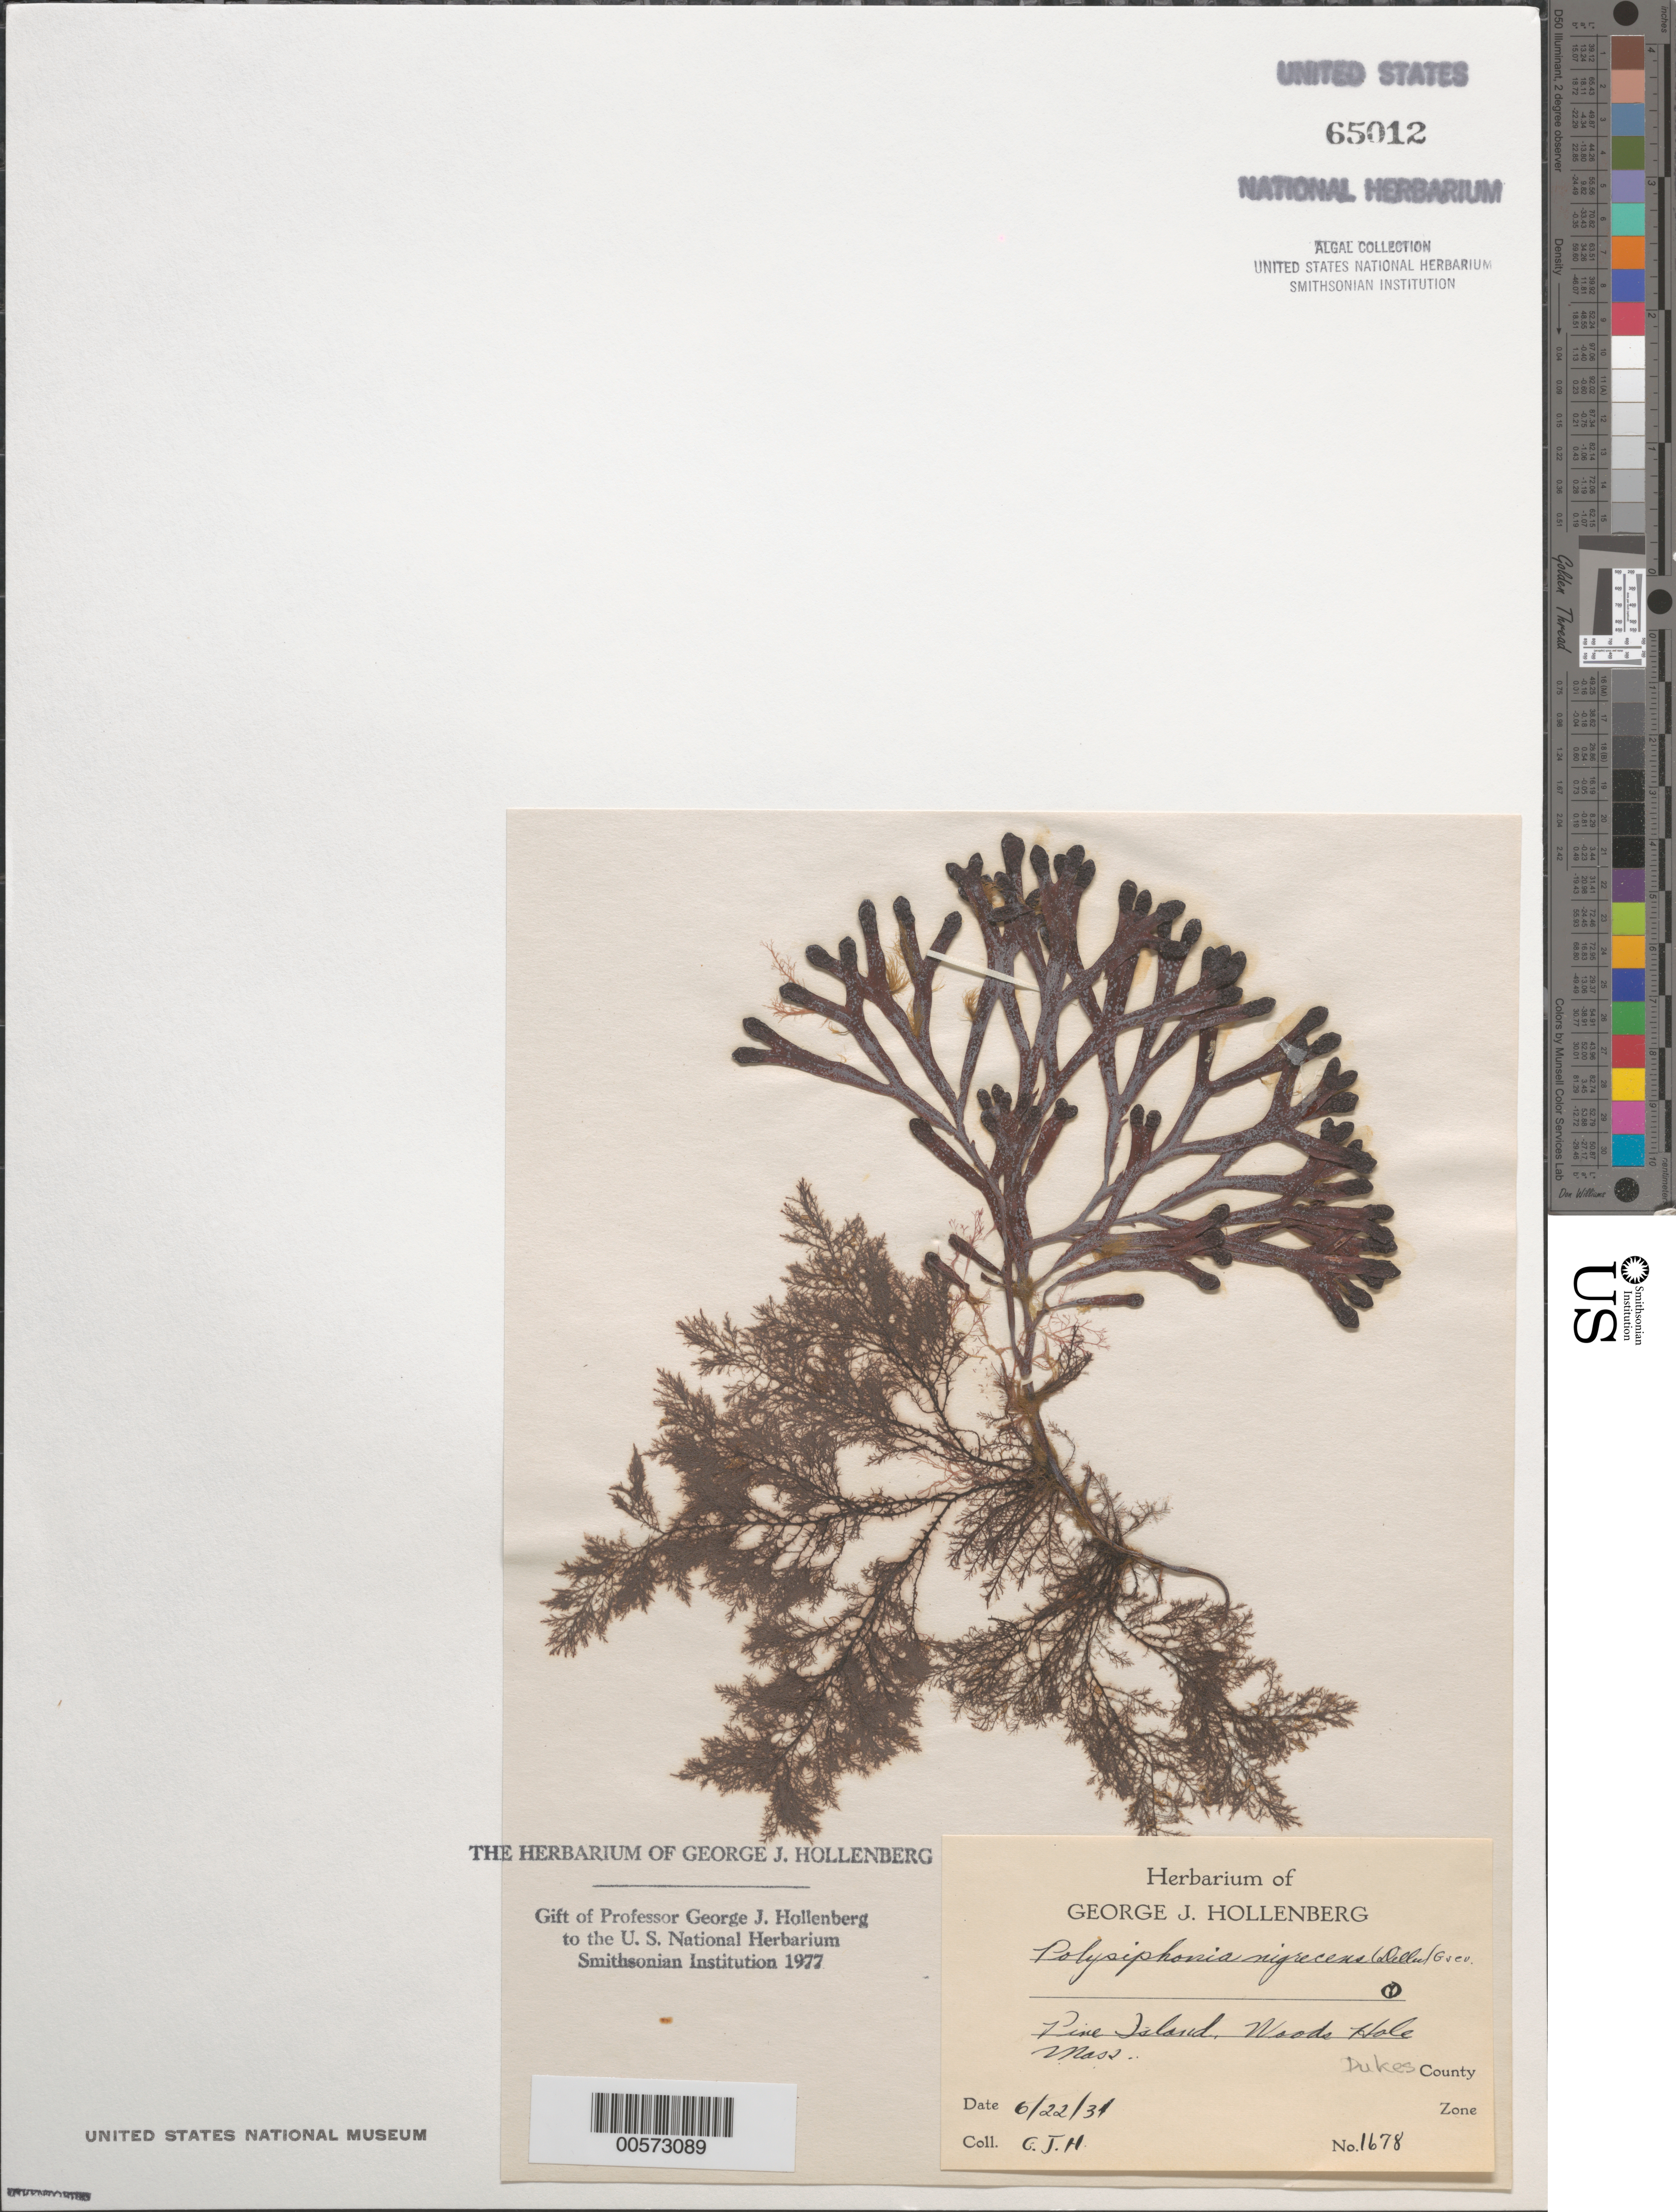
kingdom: Plantae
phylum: Rhodophyta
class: Florideophyceae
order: Ceramiales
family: Rhodomelaceae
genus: Vertebrata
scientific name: Vertebrata fucoides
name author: (Hudson) Kuntze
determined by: Algae name updating Project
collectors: G. Hollenberg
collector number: GJH 1678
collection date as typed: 22 Jun 1934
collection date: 1934-06-22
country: United States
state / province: Massachusetts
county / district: Dukes County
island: Pine Island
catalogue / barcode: US 65012